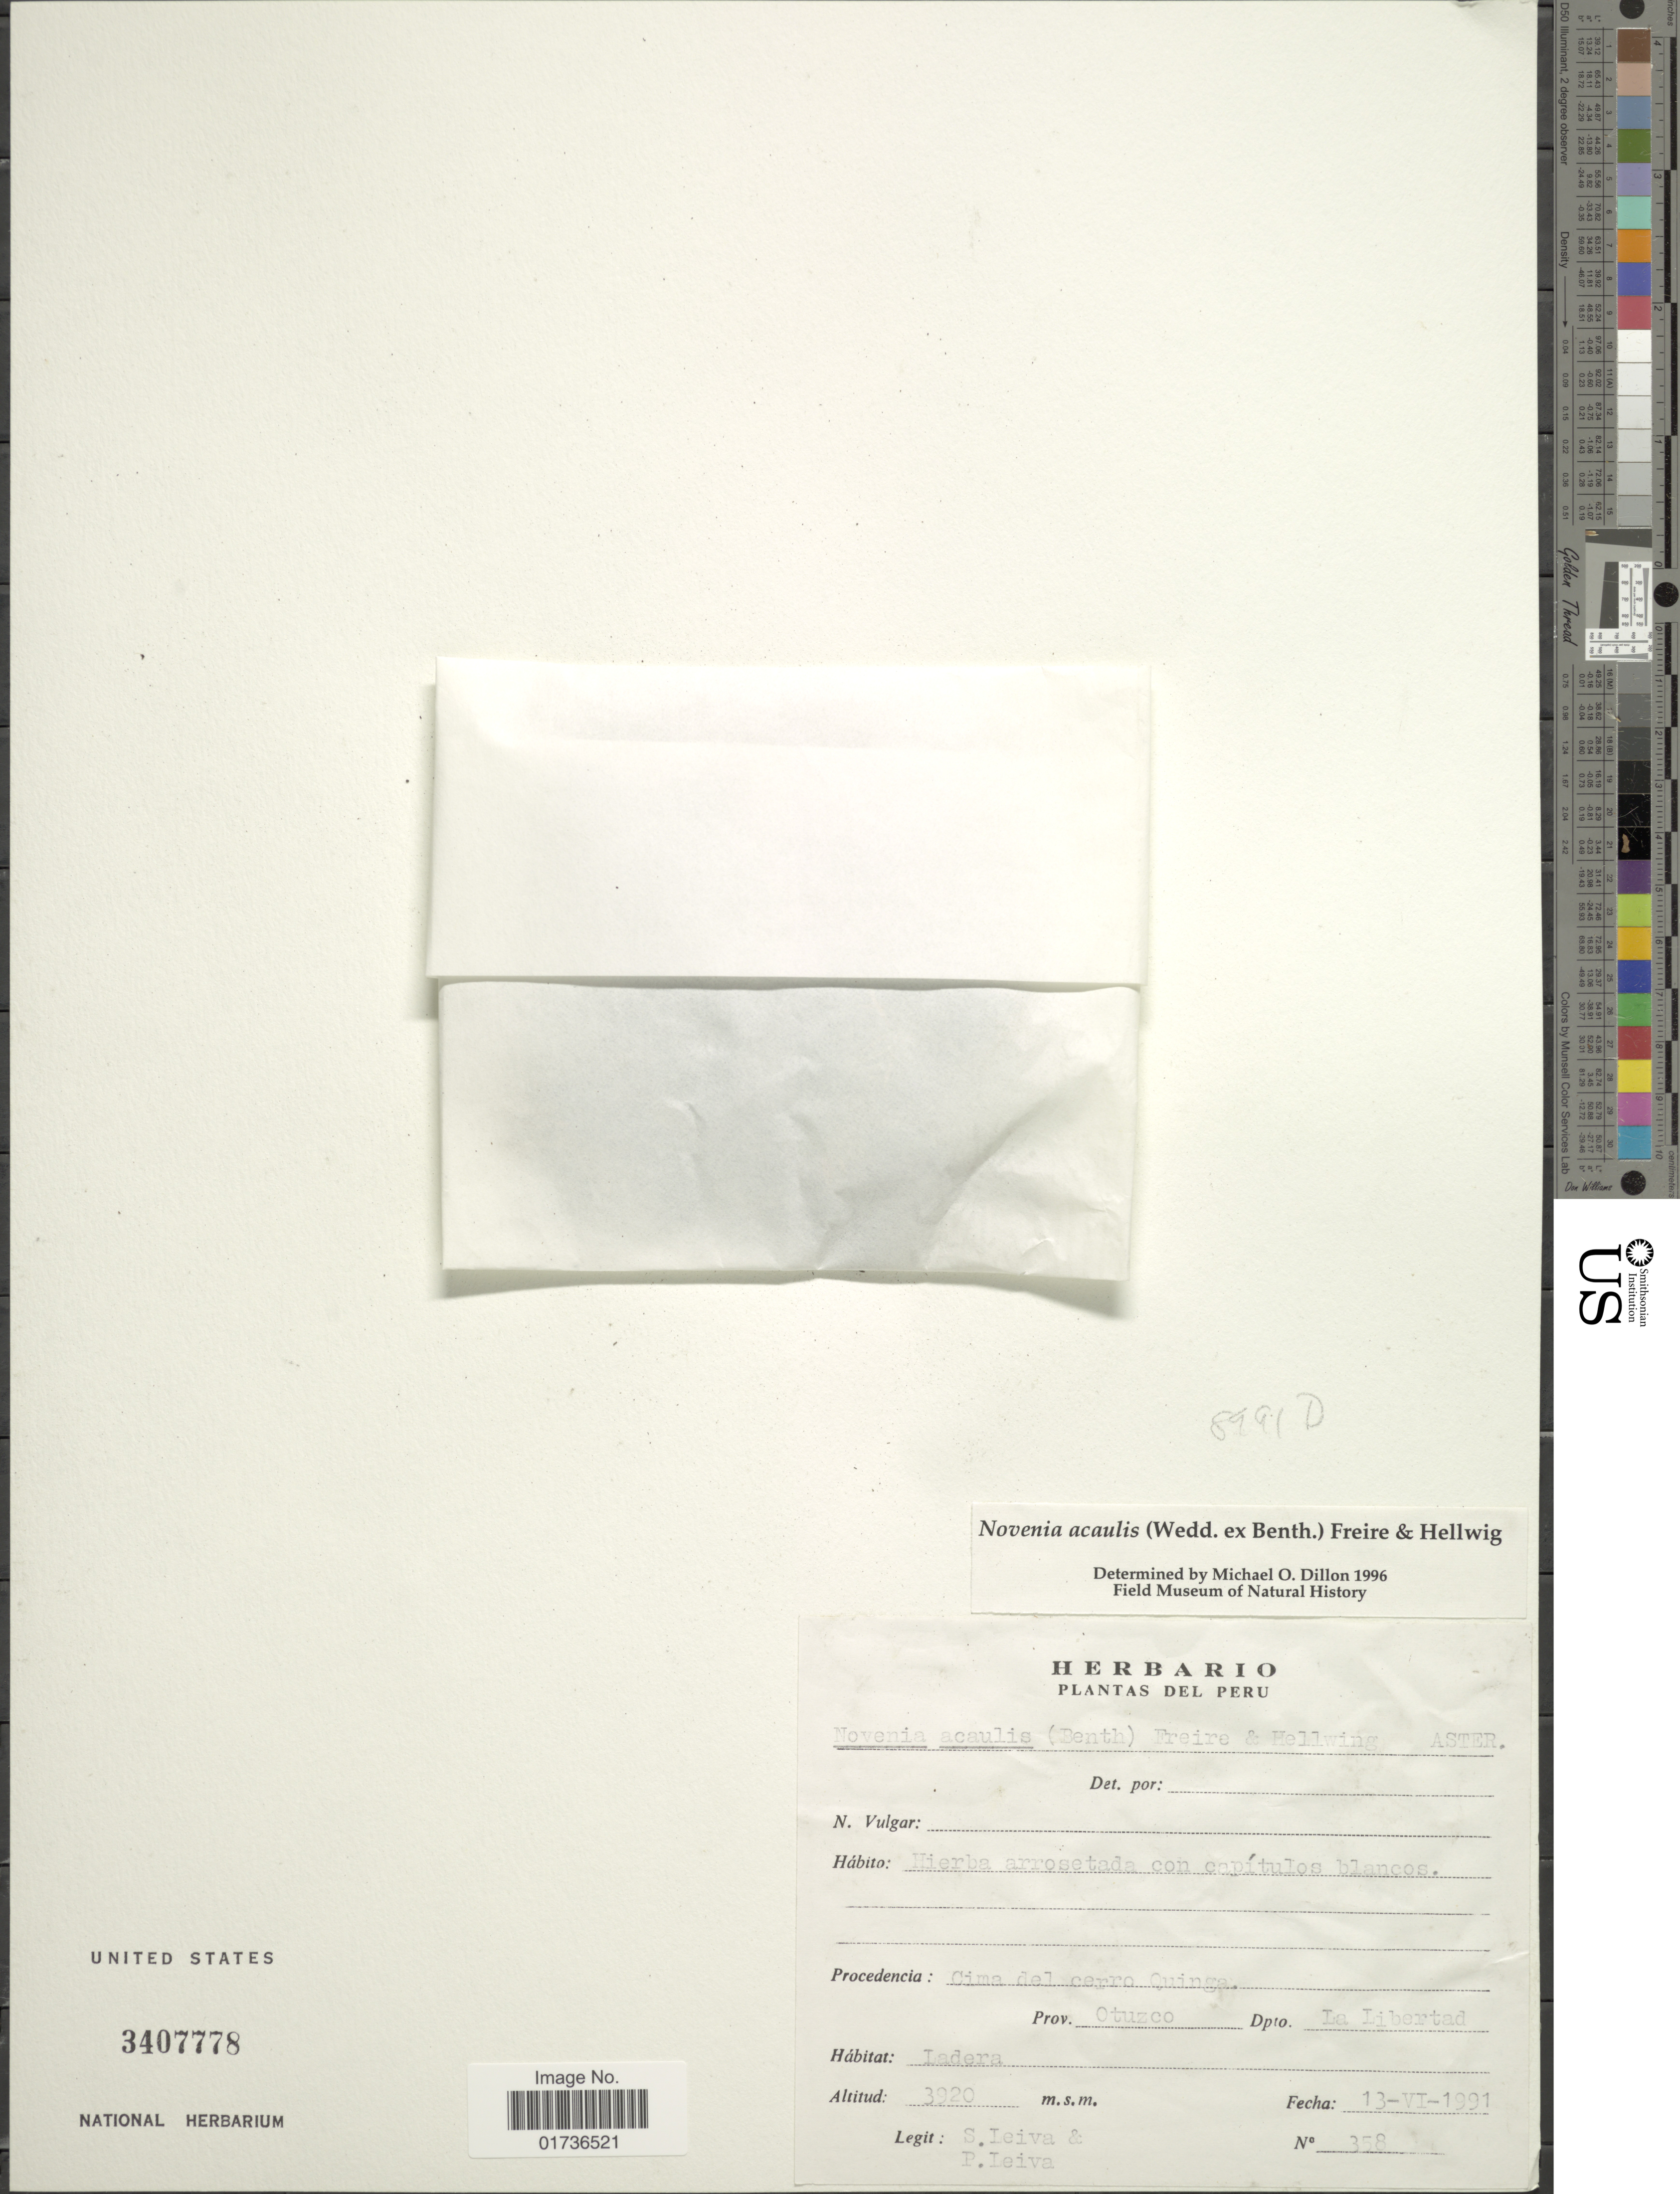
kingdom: Plantae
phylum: Tracheophyta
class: Magnoliopsida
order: Asterales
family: Asteraceae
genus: Novenia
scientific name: Novenia acaulis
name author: (Benth. & Hook. f. ex B.D. Jacks.) S.E. Freire & F.H. Hellw.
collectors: S. Leiva & P. Leiva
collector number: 358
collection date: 1991-06-13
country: Peru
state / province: La Libertad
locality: Cima del cerro Quinga, Prov. Otuzco, Dpto La Libertad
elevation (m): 3920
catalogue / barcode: US 3407778